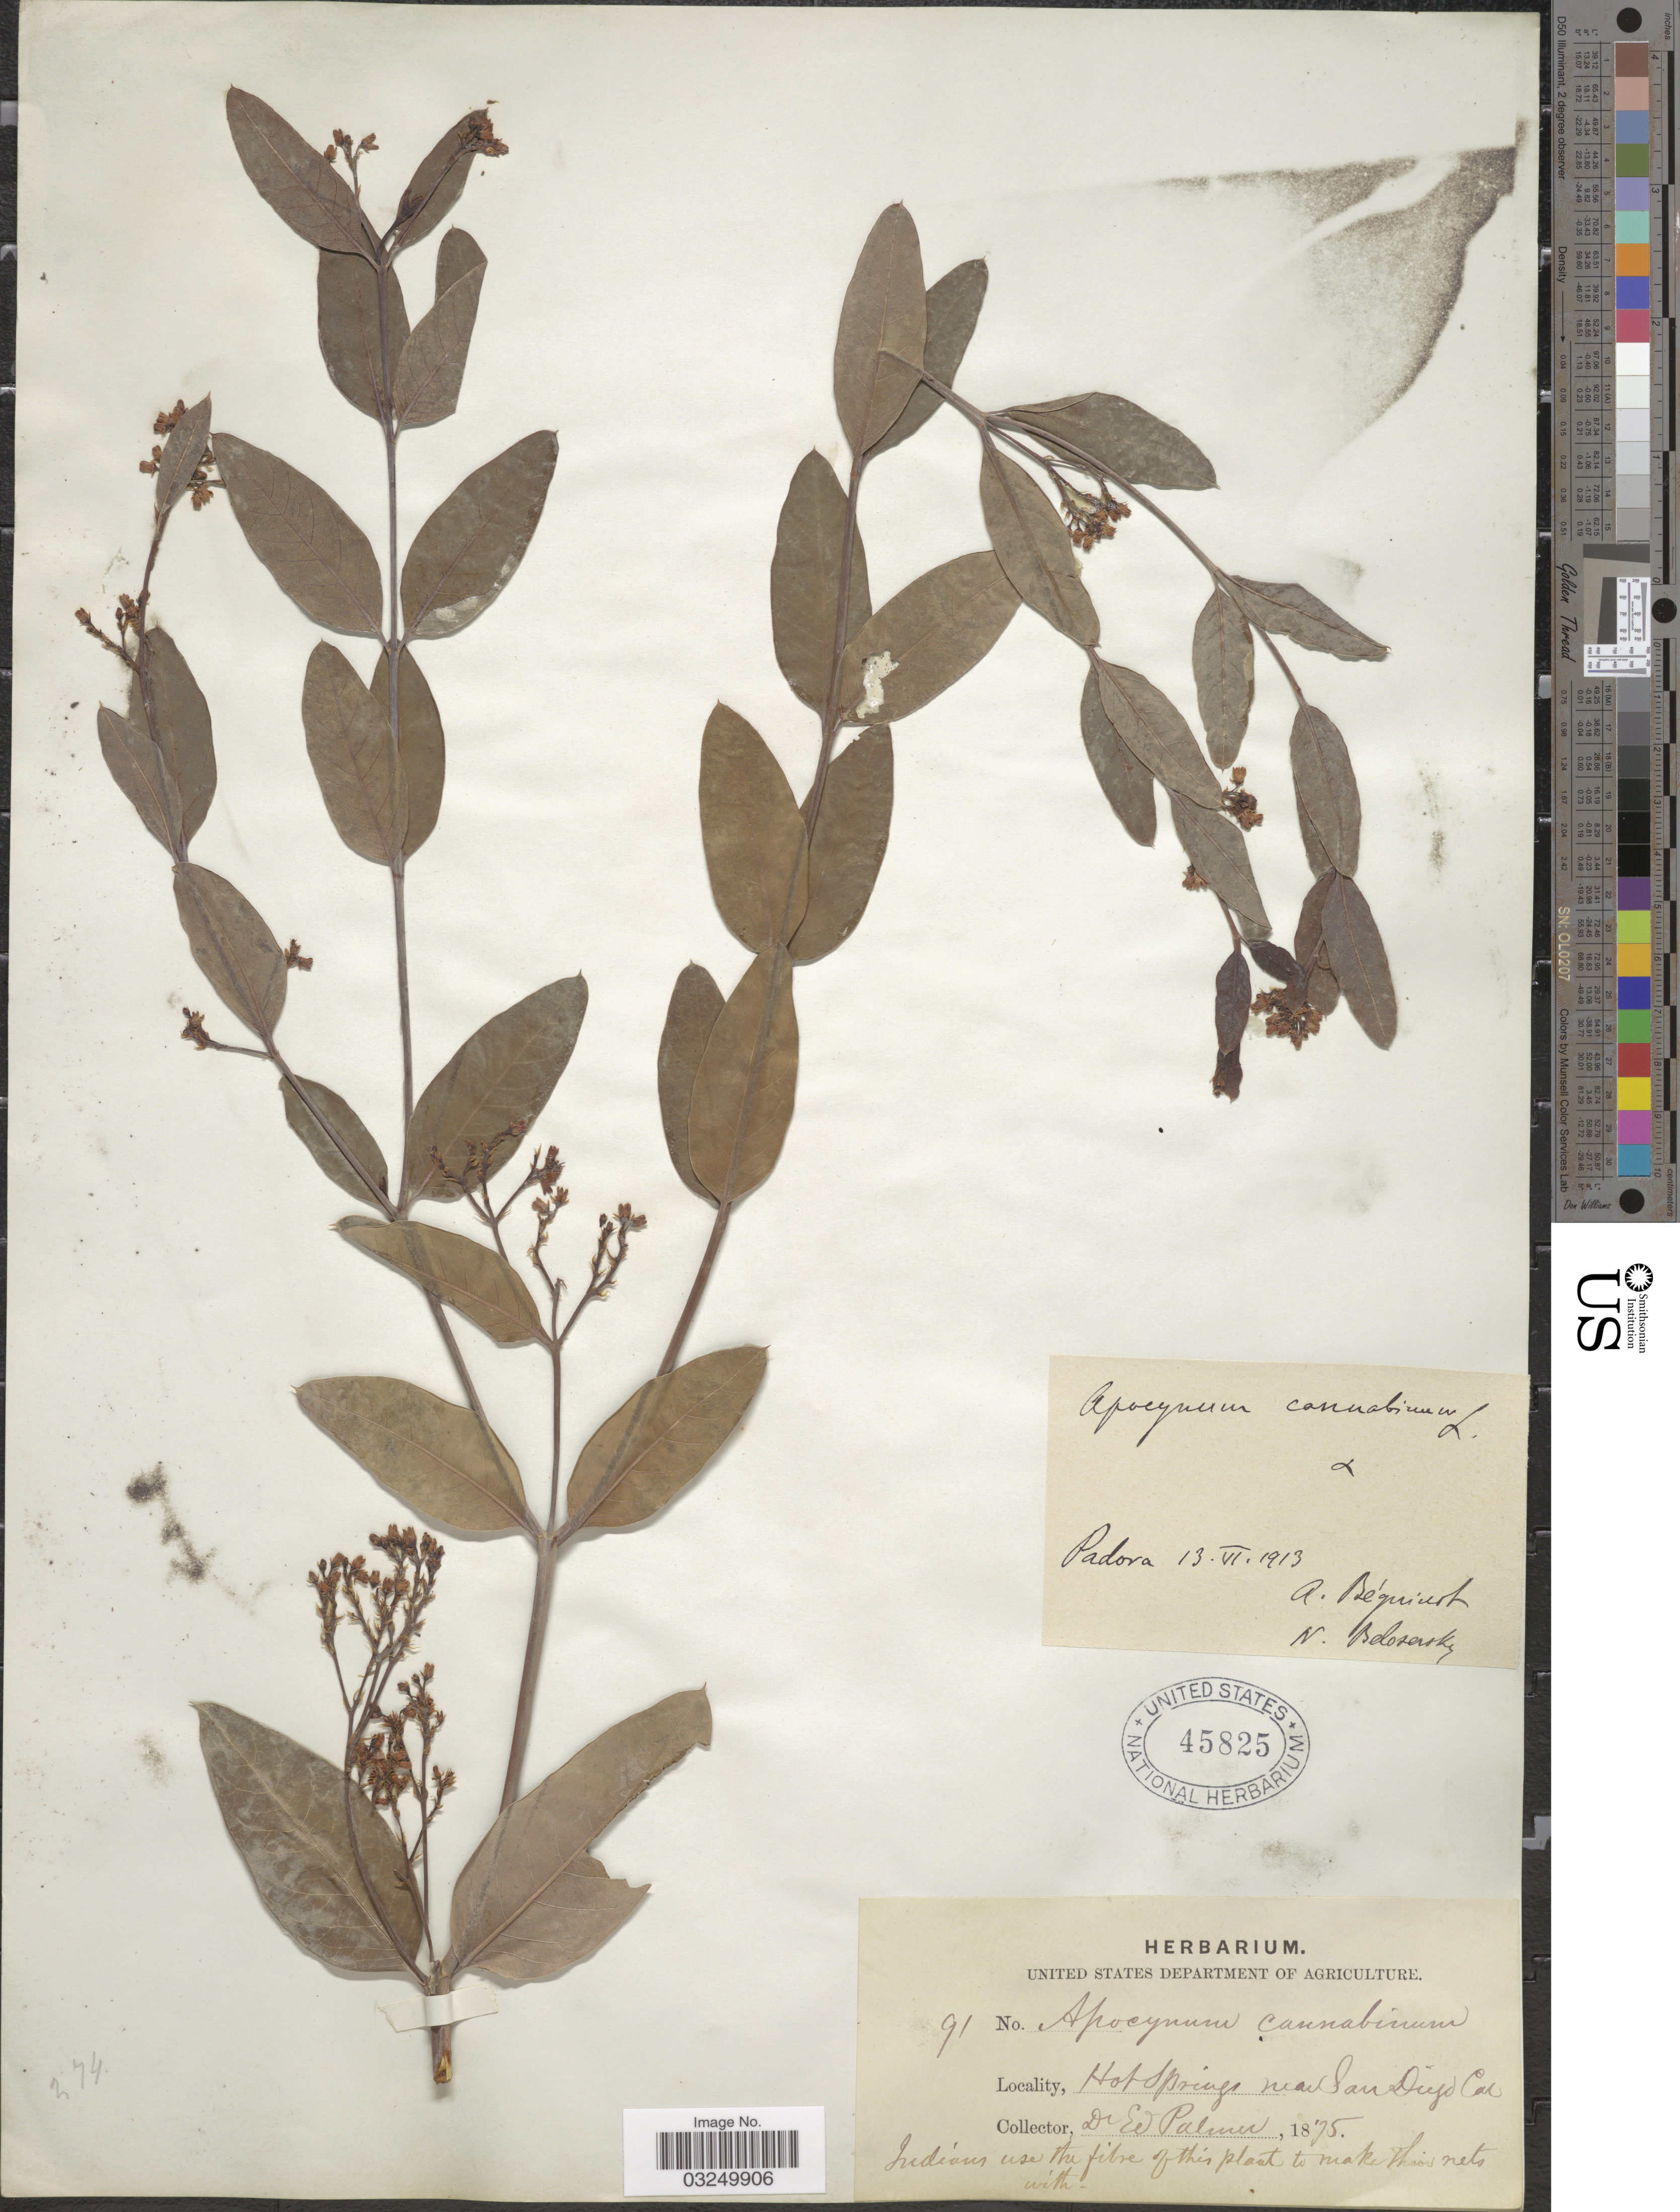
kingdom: Plantae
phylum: Tracheophyta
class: Magnoliopsida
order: Gentianales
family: Apocynaceae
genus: Apocynum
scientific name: Apocynum cannabinum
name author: L.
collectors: E. Palmer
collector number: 91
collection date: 1875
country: United States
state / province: California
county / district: San Diego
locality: Hot Springs near San Diego.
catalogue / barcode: US 45825